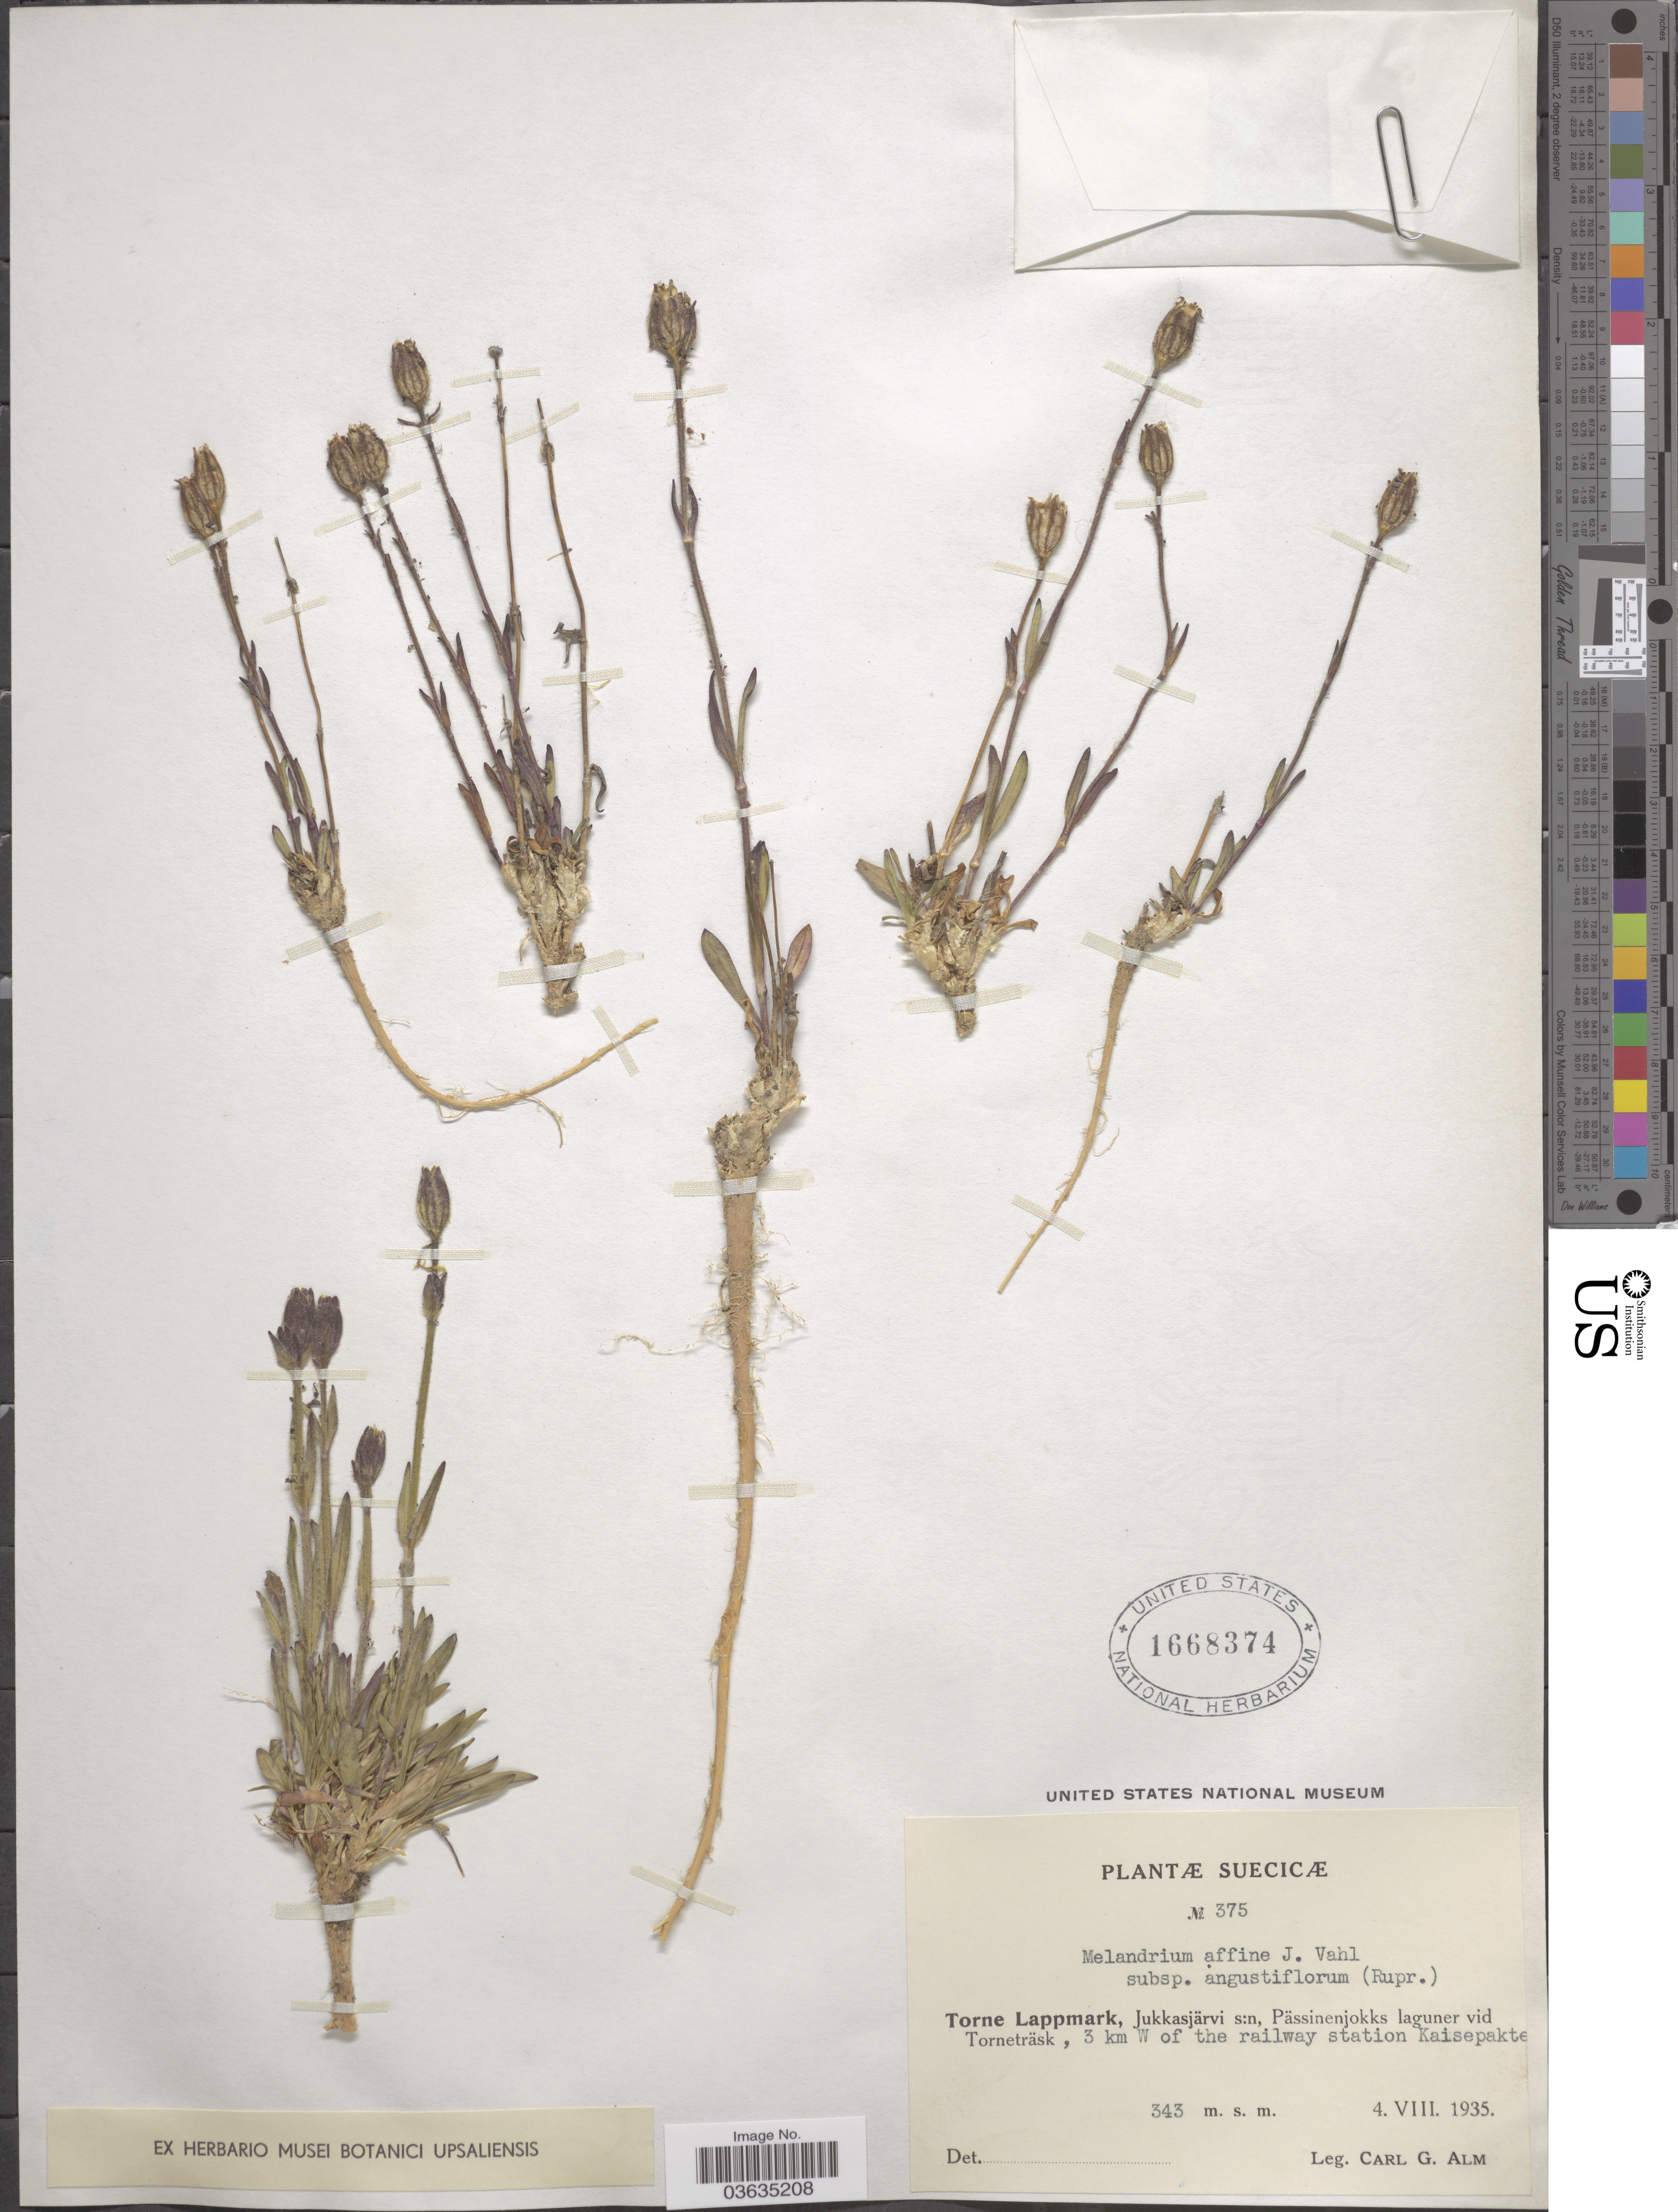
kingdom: Plantae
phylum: Tracheophyta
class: Magnoliopsida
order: Caryophyllales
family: Caryophyllaceae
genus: Silene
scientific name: Silene involucrata subsp. tenella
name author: (Tolm.) Bocquet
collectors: C. G. Alm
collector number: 375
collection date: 1935-08-04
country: Sweden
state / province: Norrbotten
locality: Suecicæ. Torne Lappmark, Jukkasjärvi s:n, Pässinenjokks laguner vid Torneträsk, 3 km W of the railway station Kaisepakte.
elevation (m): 343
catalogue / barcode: US 1668374